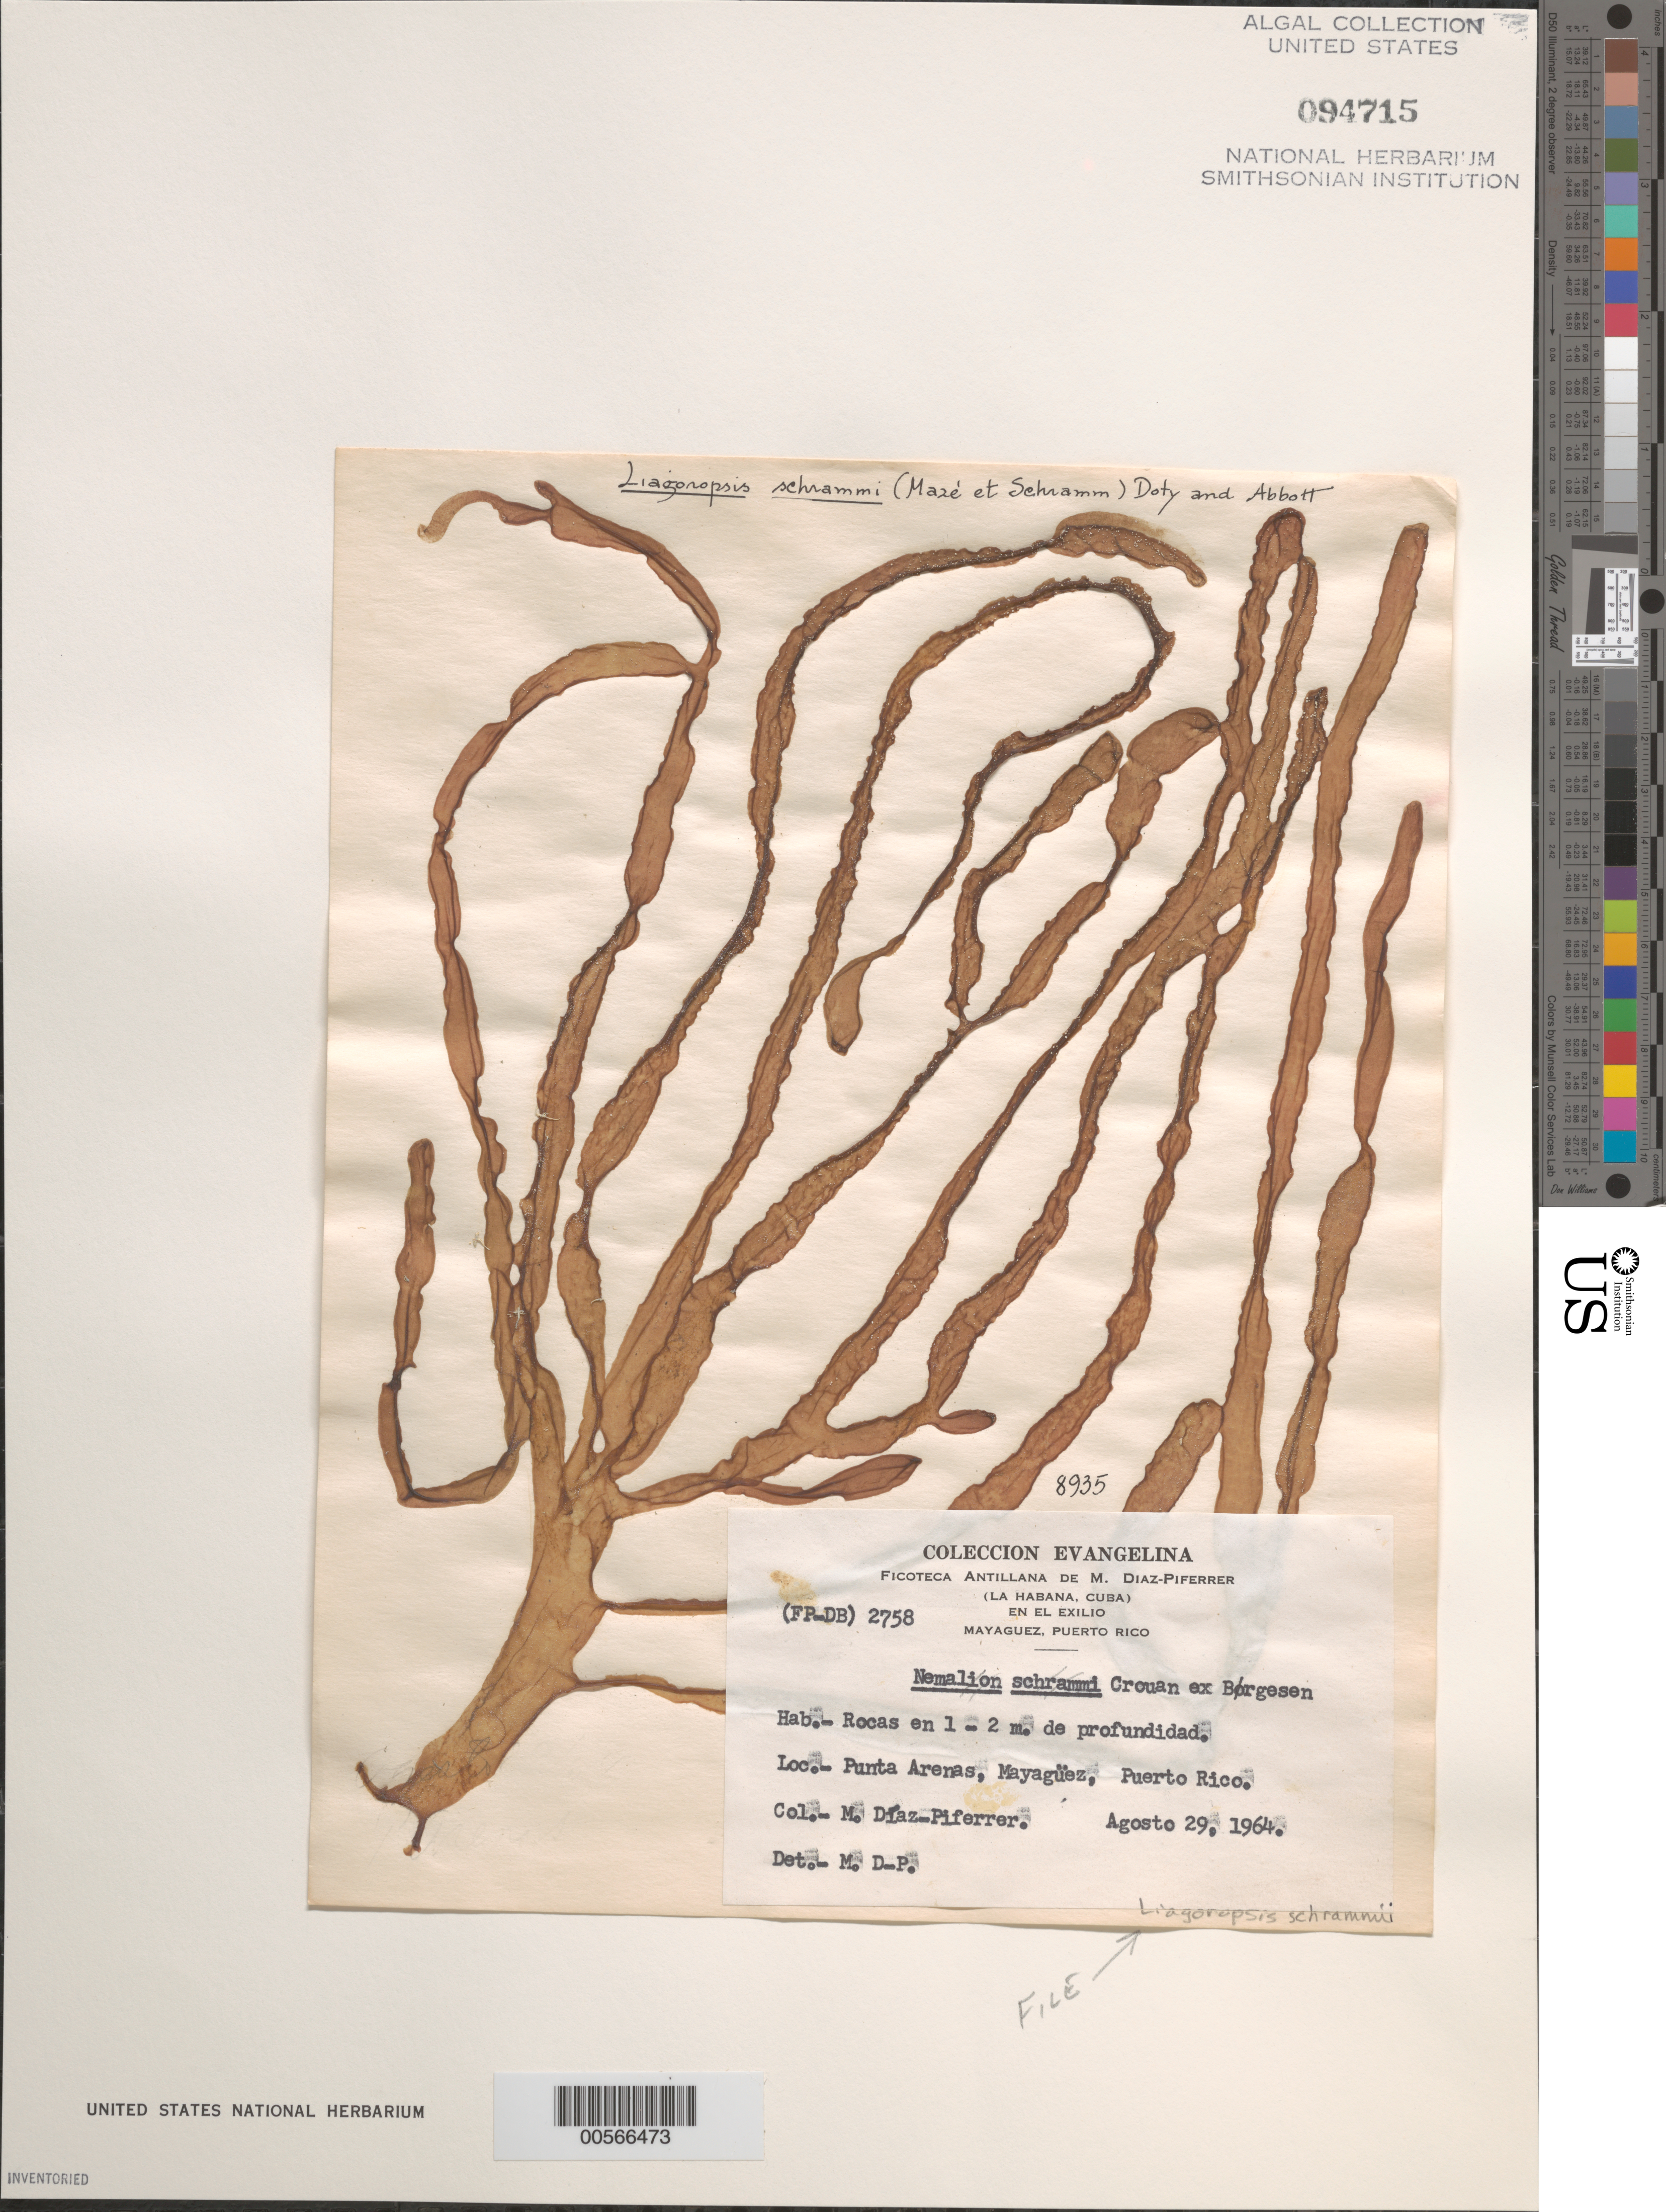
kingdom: Plantae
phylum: Rhodophyta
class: Florideophyceae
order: Nemaliales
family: Liagoraceae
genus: Liagoropsis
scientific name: Liagoropsis schrammii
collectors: M. Diaz-Piferrer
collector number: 8935 & (FP-DB) 2758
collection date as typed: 29 Aug 1964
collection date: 1964-08-29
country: Puerto Rico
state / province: Mayaguez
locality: Punta Arenas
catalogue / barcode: US 94715